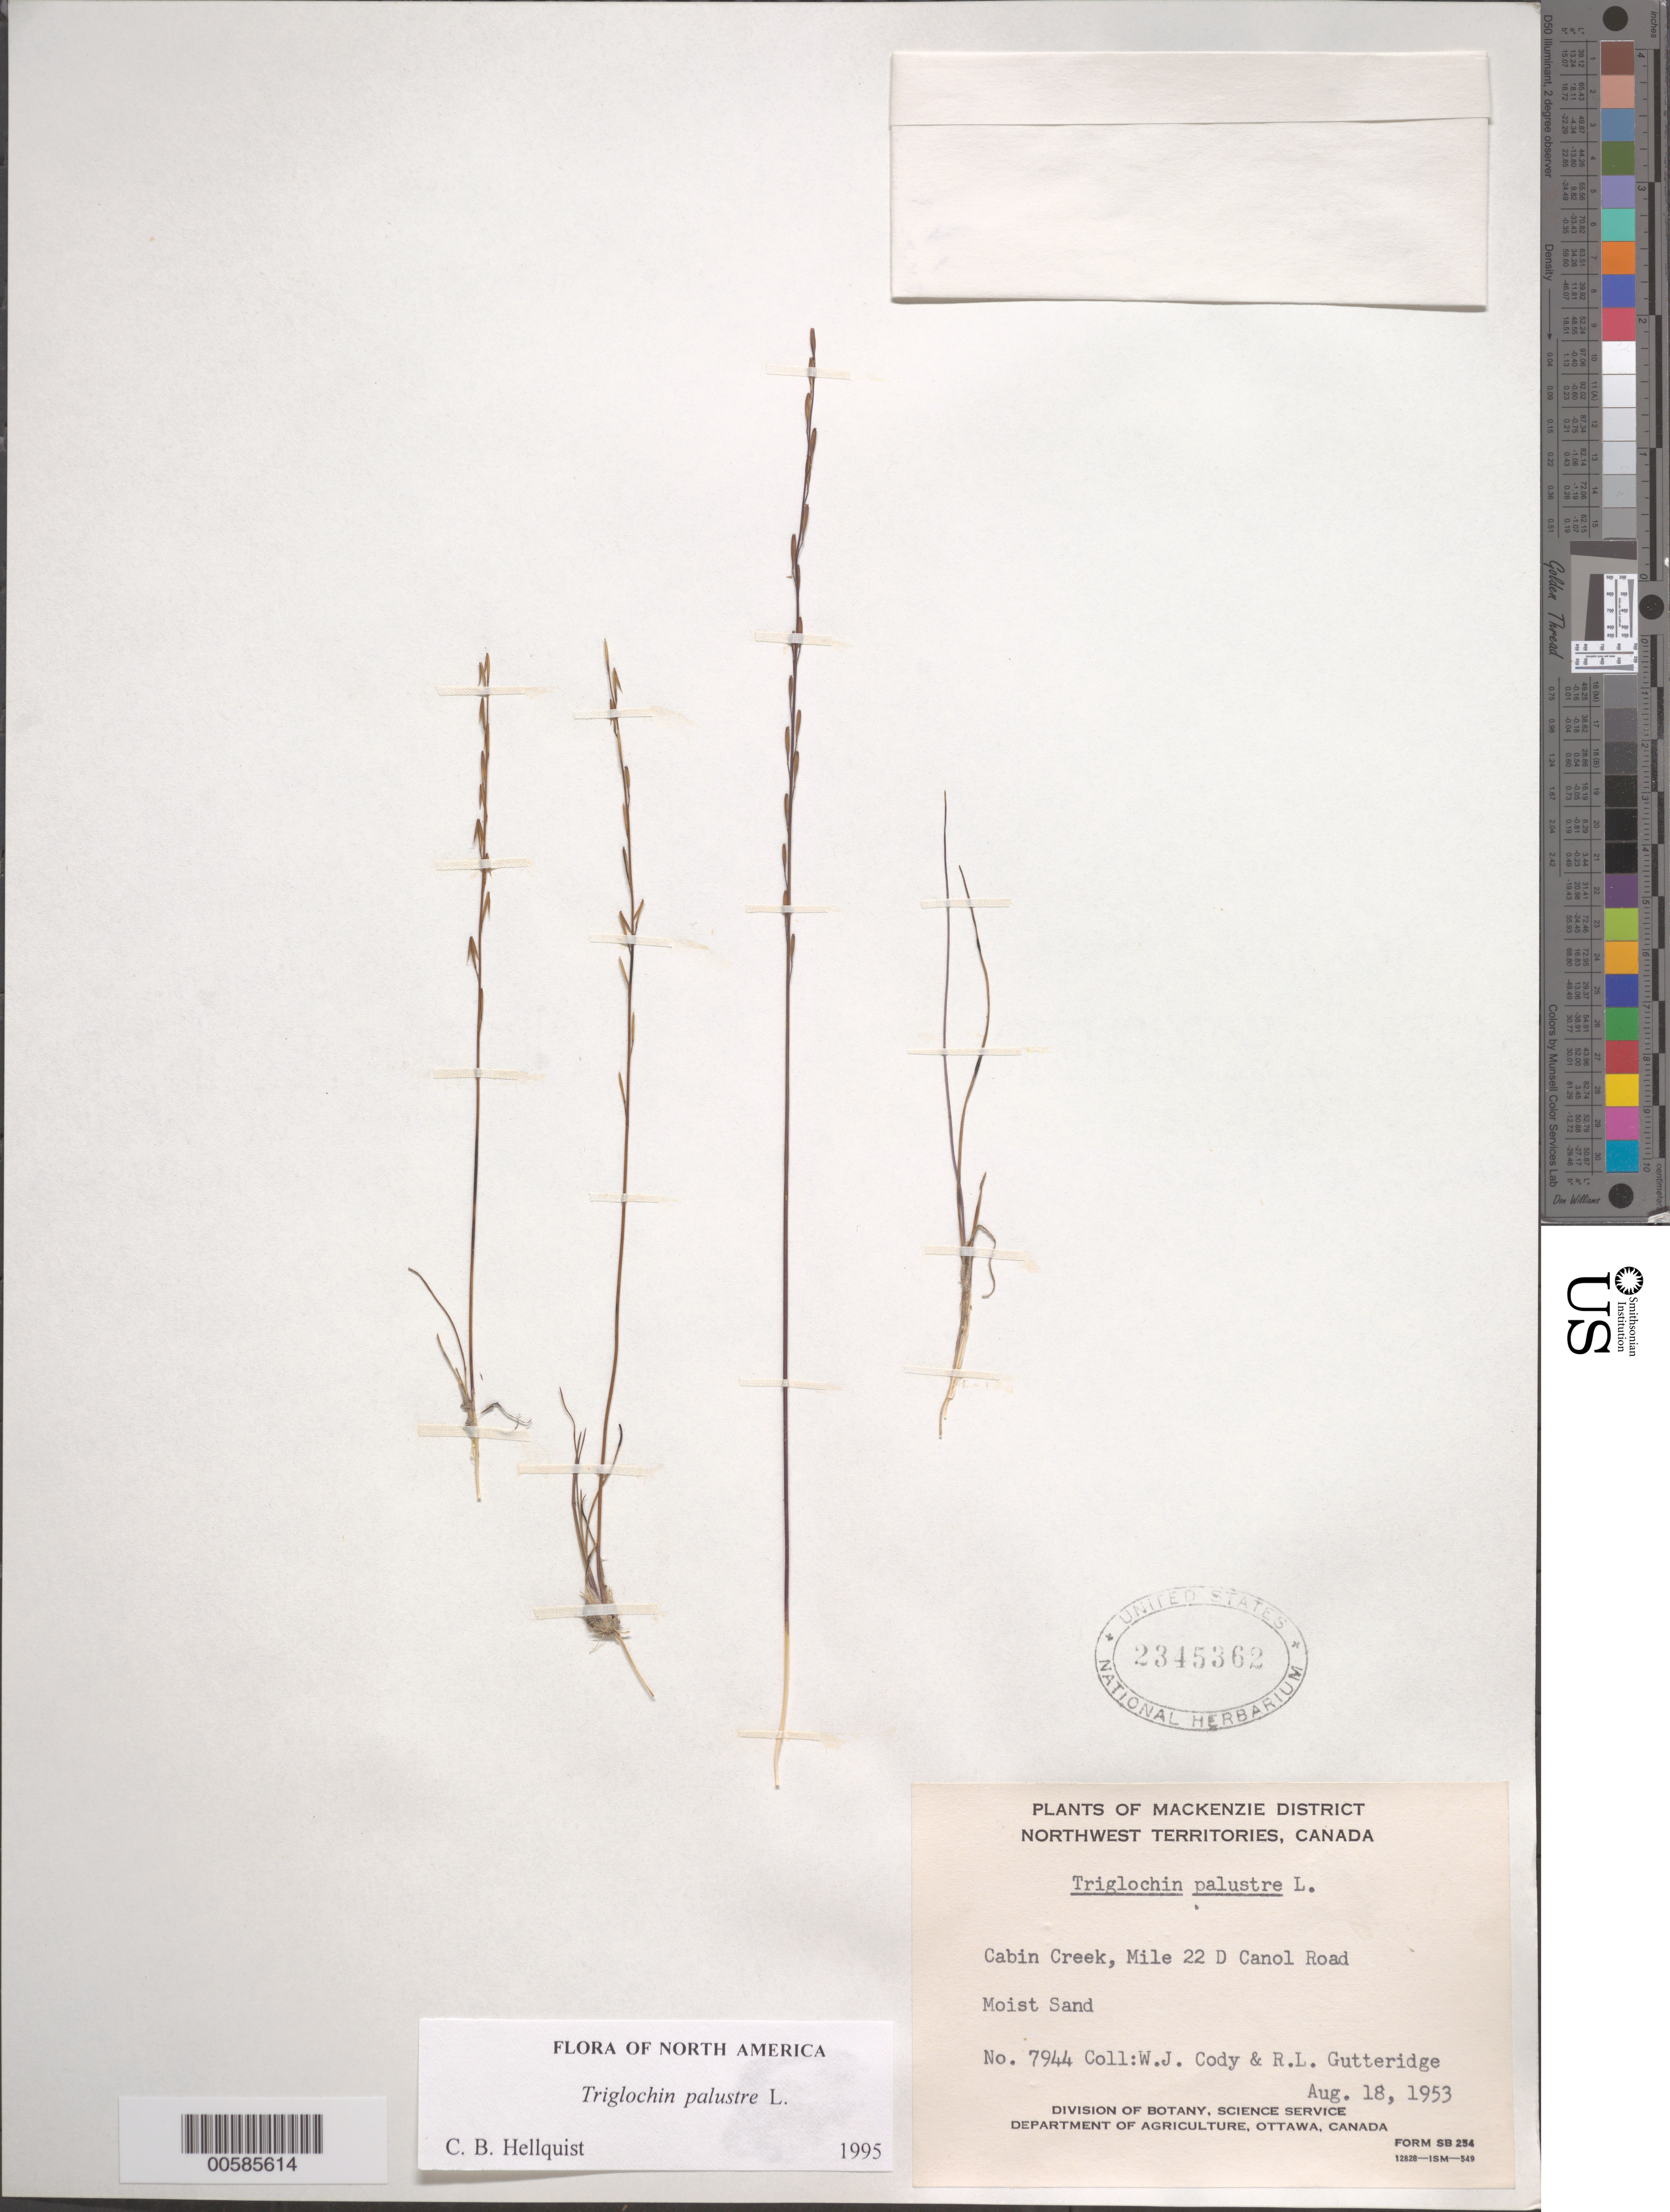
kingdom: Plantae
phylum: Tracheophyta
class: Liliopsida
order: Alismatales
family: Juncaginaceae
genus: Triglochin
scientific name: Triglochin palustris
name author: L.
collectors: W. Cody & R. Gutteridge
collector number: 7944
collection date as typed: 18 Aug 1953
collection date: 1953-08-18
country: Canada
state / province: Northwest Territories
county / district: Mackenzie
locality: Cabin Creek, mile 22 D Canol Road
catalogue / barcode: US 2345362